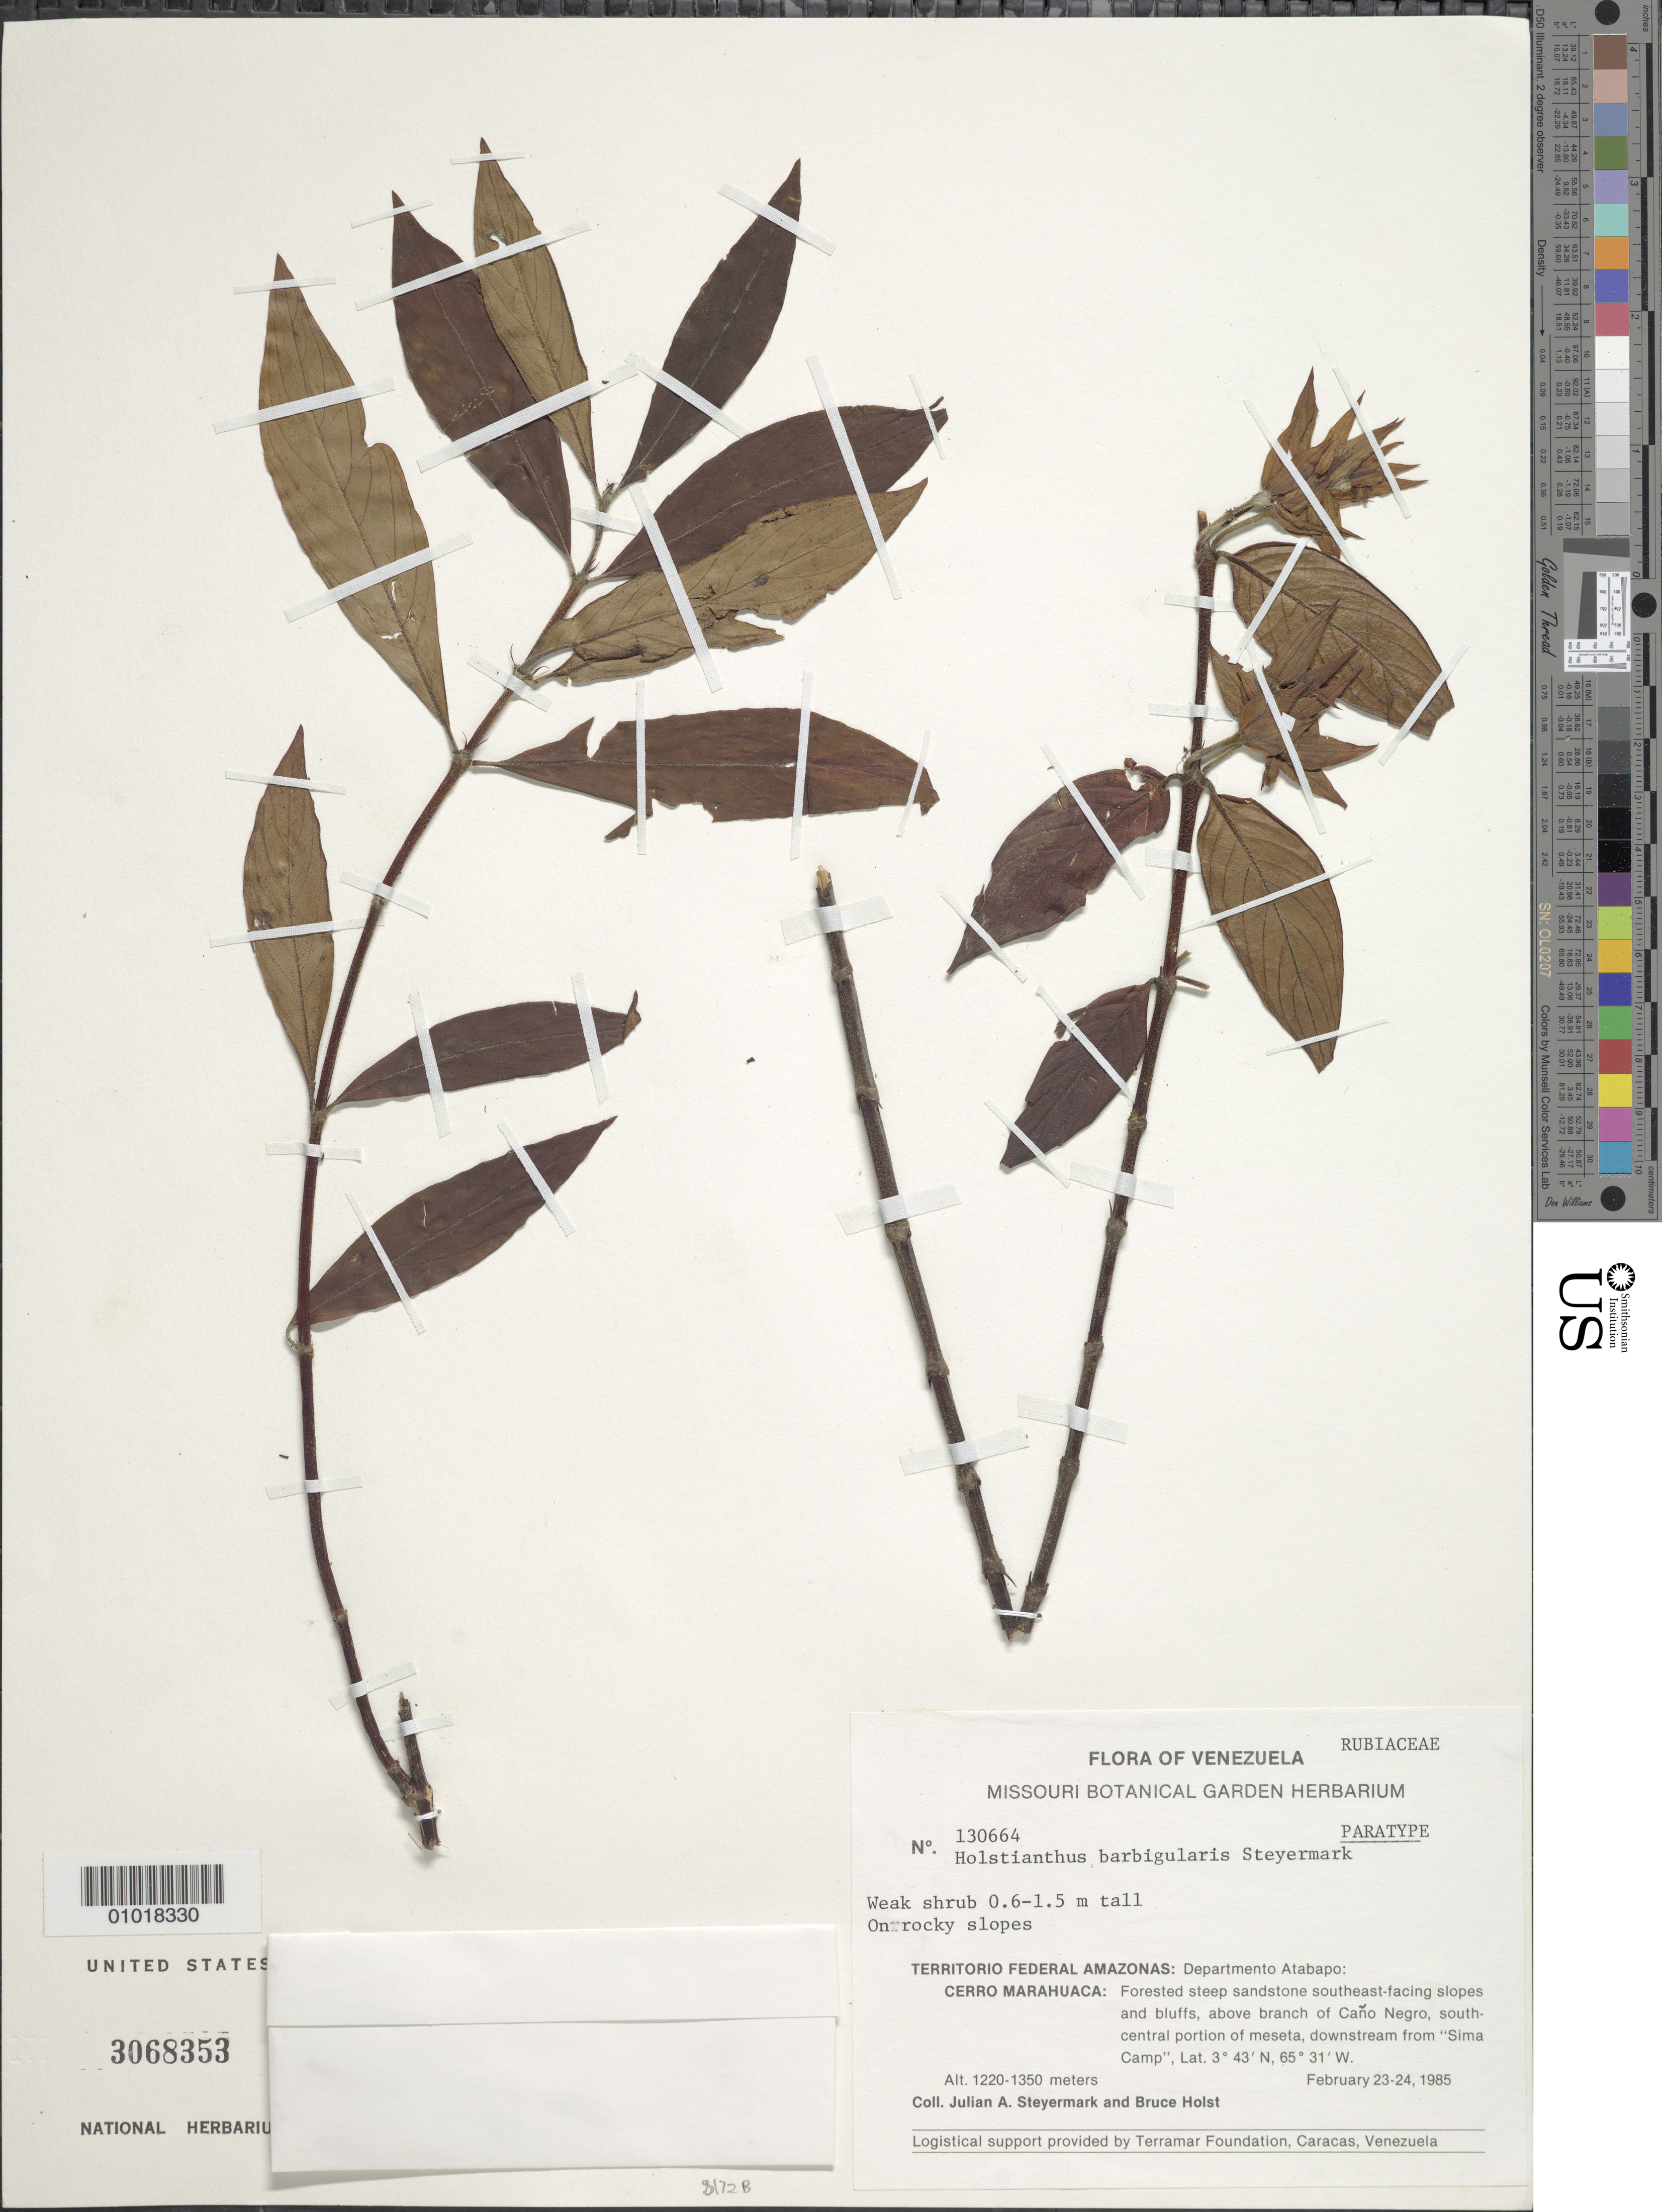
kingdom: Plantae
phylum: Tracheophyta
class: Magnoliopsida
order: Gentianales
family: Rubiaceae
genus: Holstianthus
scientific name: Holstianthus barbigularis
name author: Steyerm.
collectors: J. Steyermark & B. Holst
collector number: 130664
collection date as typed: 23-Feb-85 to 24-Feb-85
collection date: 1985-02-23/1985-02-24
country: Venezuela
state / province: Amazonas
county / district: Atabapo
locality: Cerro Marahuaca; above branch of Caño Negro, South-central portion of Mesenta, downstream from "Sima Camp"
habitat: Forested steep sandstone SE slopes and bluffs. On rocky slopes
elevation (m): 1220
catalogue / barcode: US 3068353